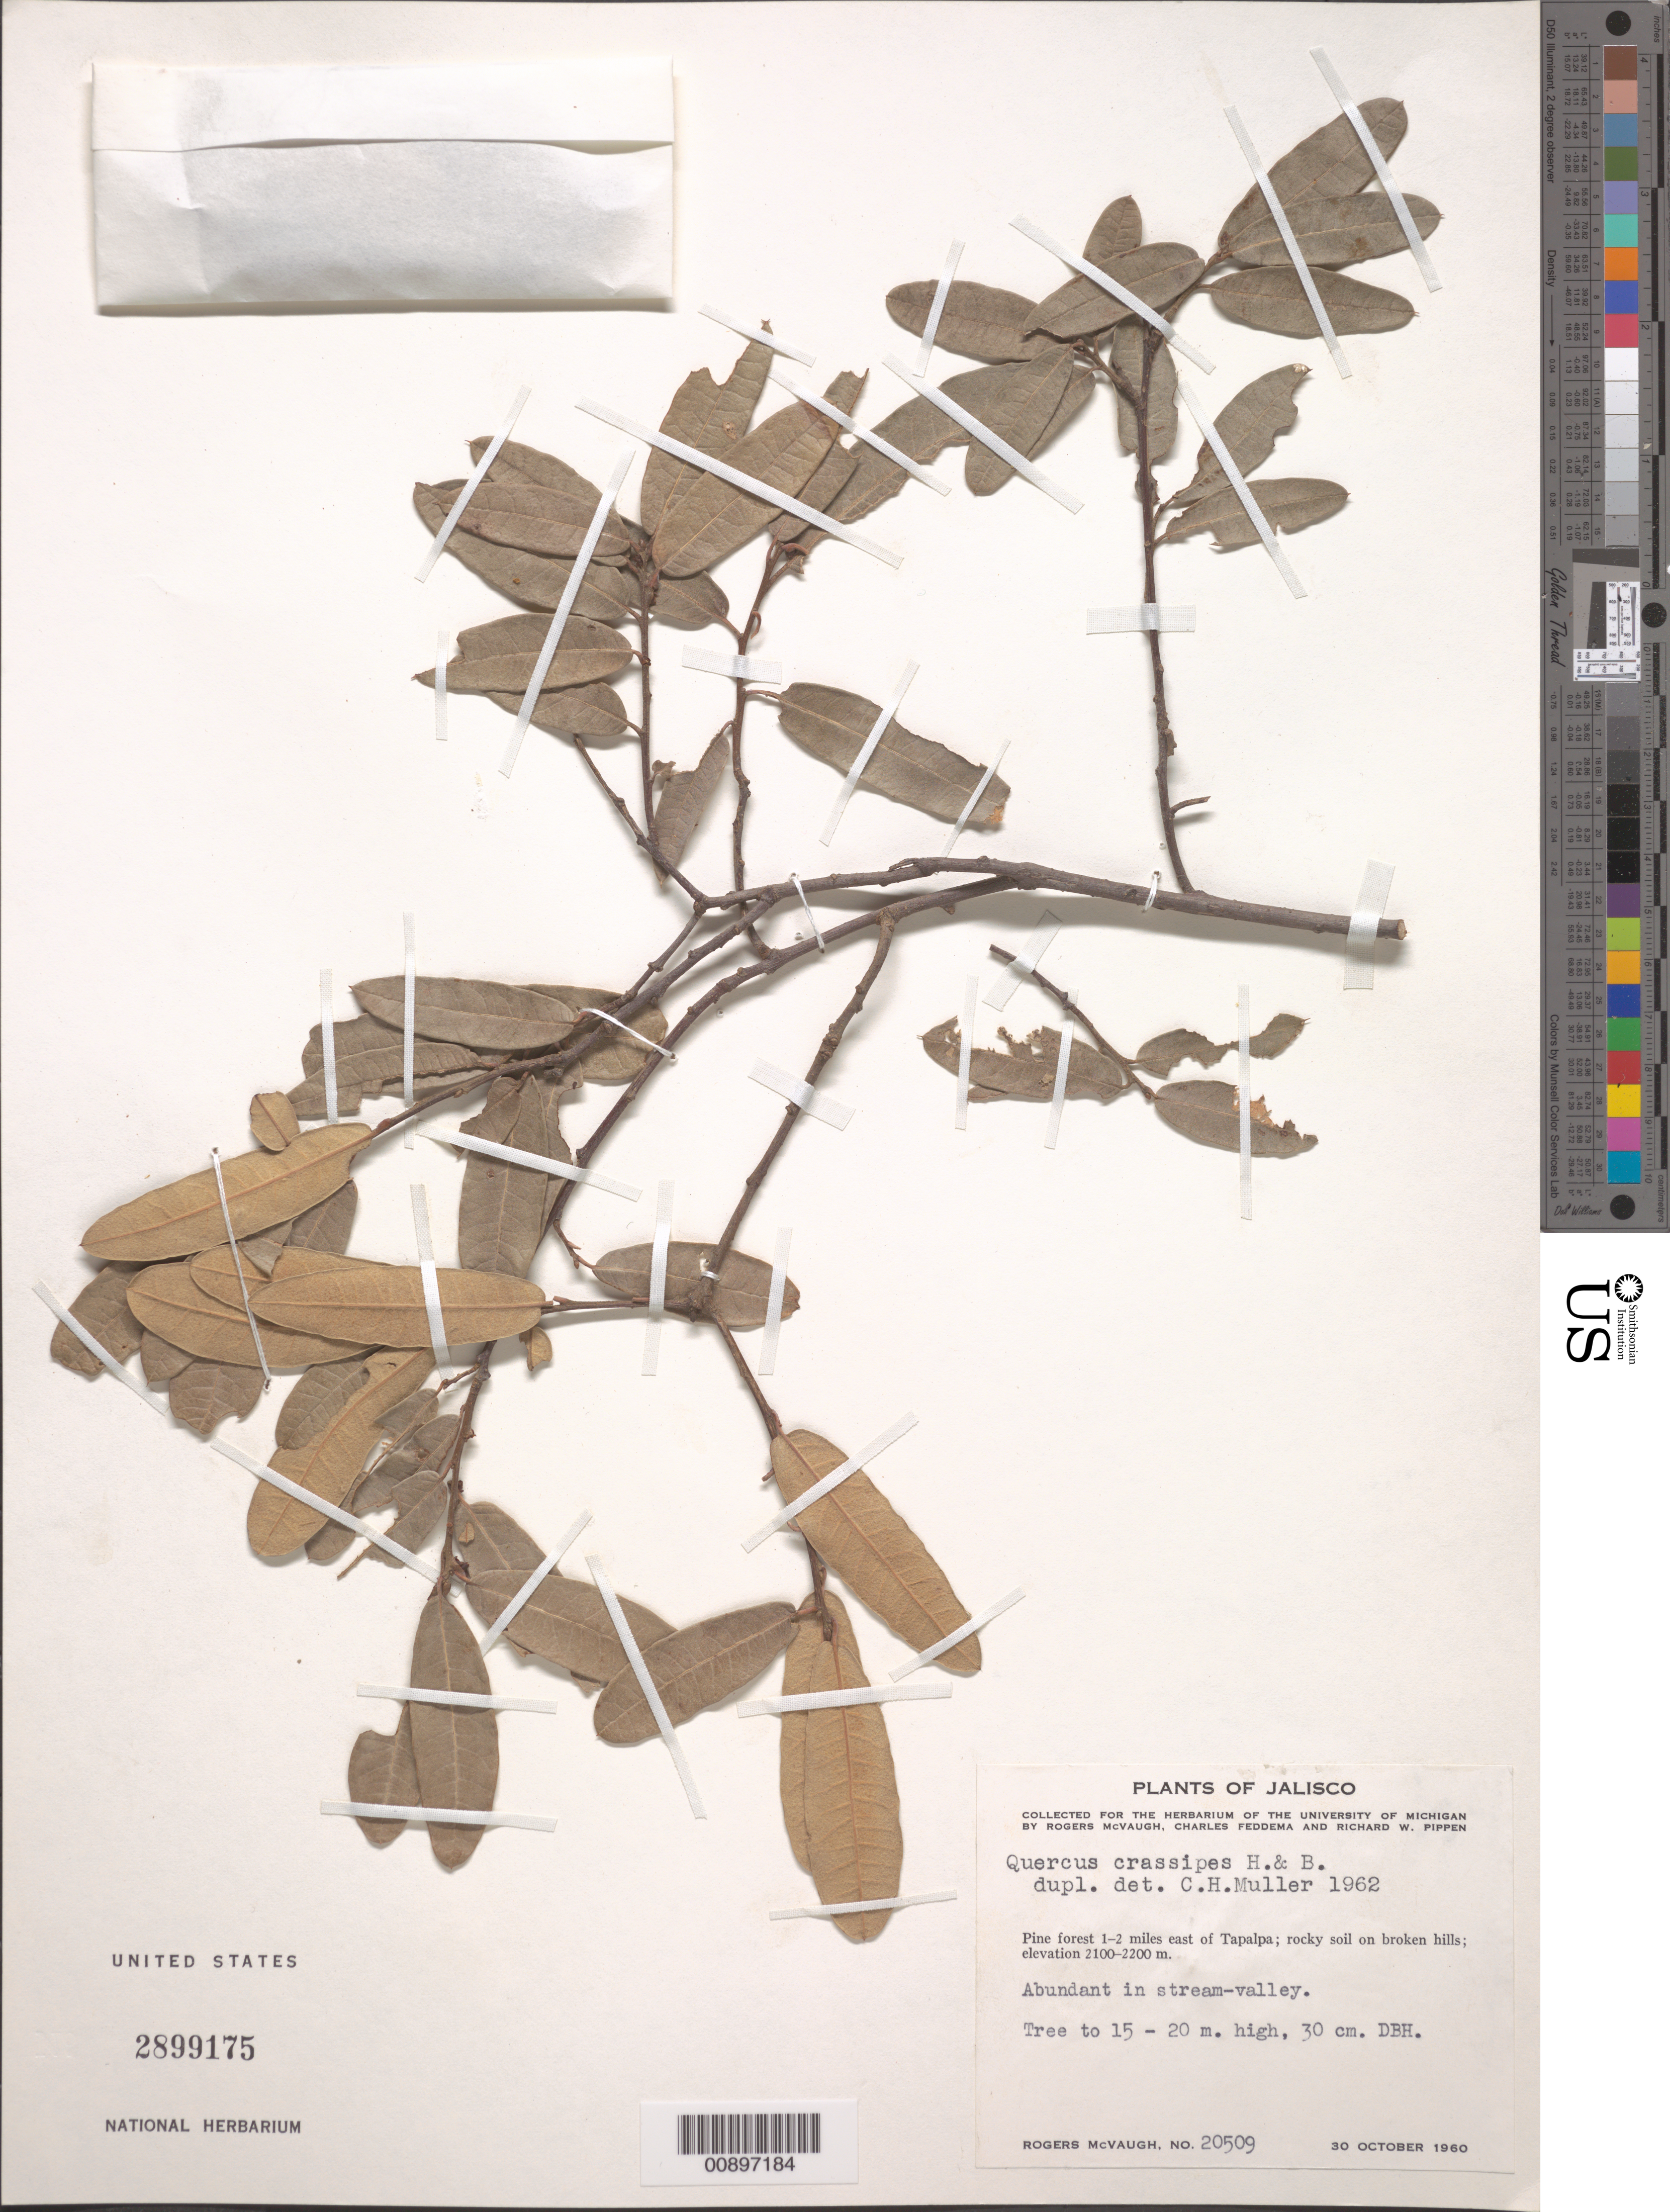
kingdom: Plantae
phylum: Tracheophyta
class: Magnoliopsida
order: Fagales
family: Fagaceae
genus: Quercus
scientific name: Quercus crassipes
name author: Humb. & Bonpl.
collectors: R. McVaugh, C. Feddema & R. W. Pippen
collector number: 20509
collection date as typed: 30 Oct 1960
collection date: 1960-10-30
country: Mexico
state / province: Jalisco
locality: Pine forest 1-2 miles east of Tapalpa.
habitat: Rocky soil on brocken hills. In stream-valley.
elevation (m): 2200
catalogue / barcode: US 2899175